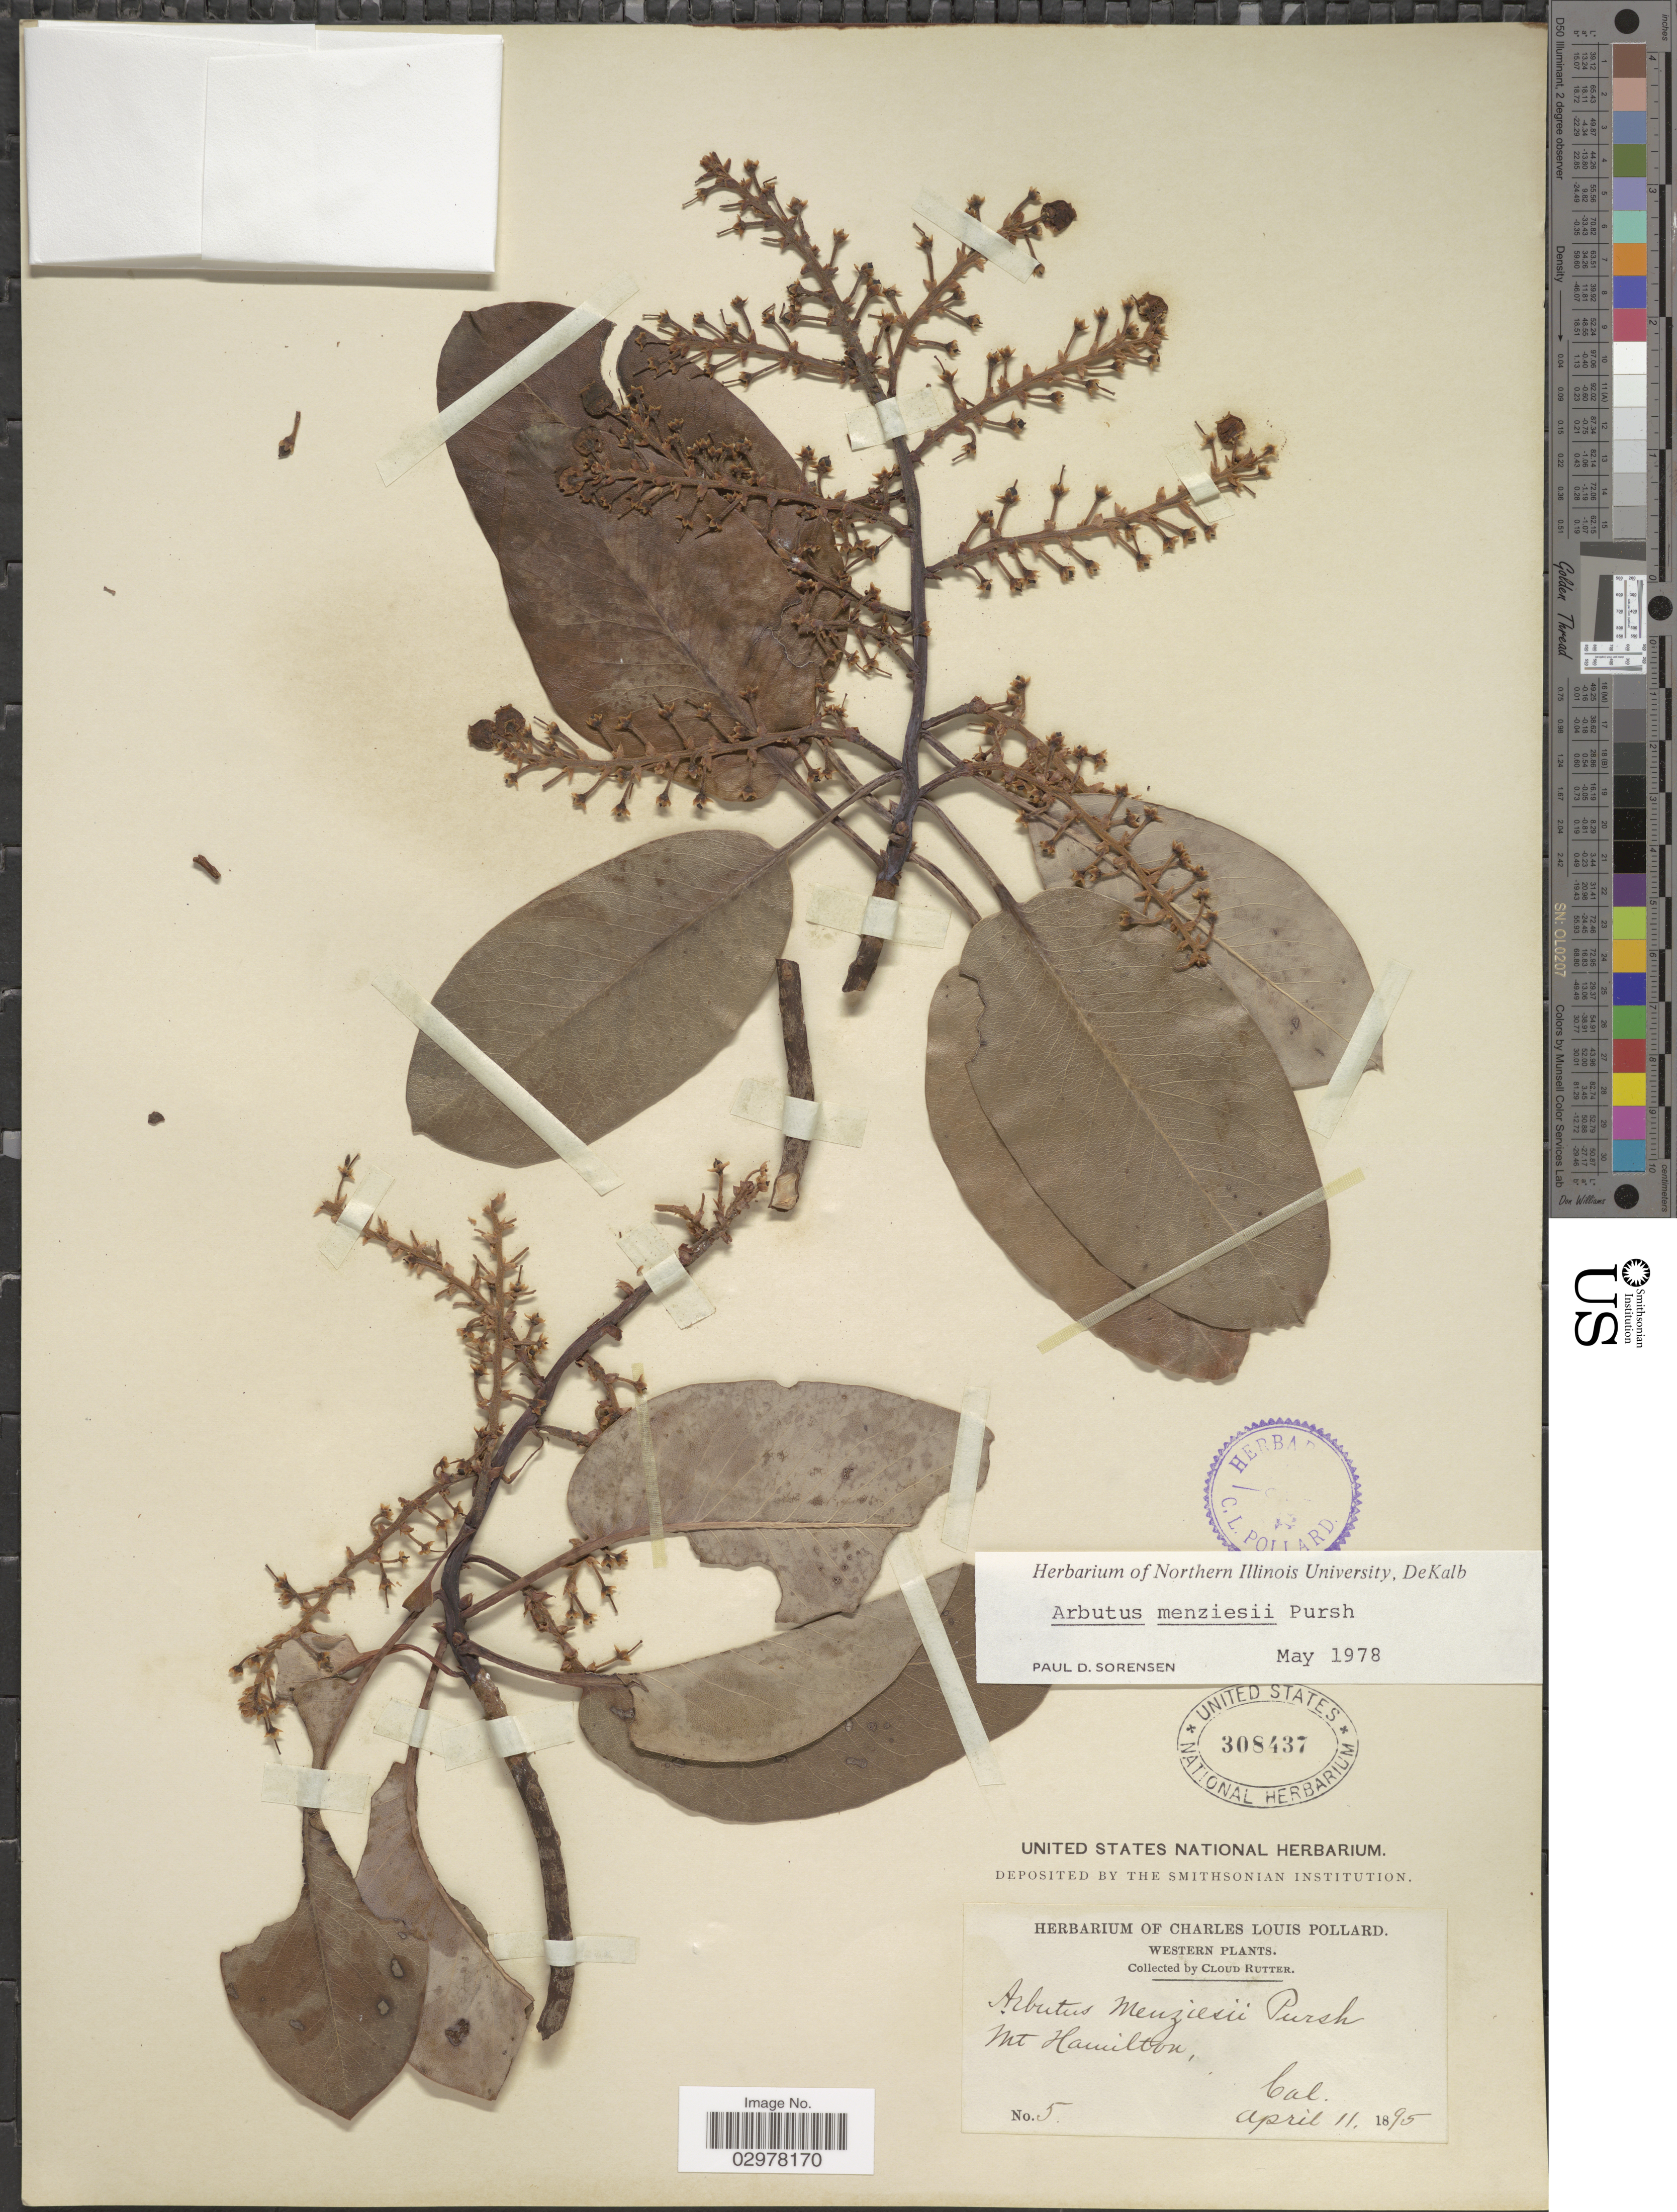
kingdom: Plantae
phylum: Tracheophyta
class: Magnoliopsida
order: Ericales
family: Ericaceae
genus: Arbutus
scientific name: Arbutus menziesii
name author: Pursh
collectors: C. Rutter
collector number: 5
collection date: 1895-04-11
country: United States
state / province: California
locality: Western Plants. Mt. Hamilton.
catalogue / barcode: US 308437